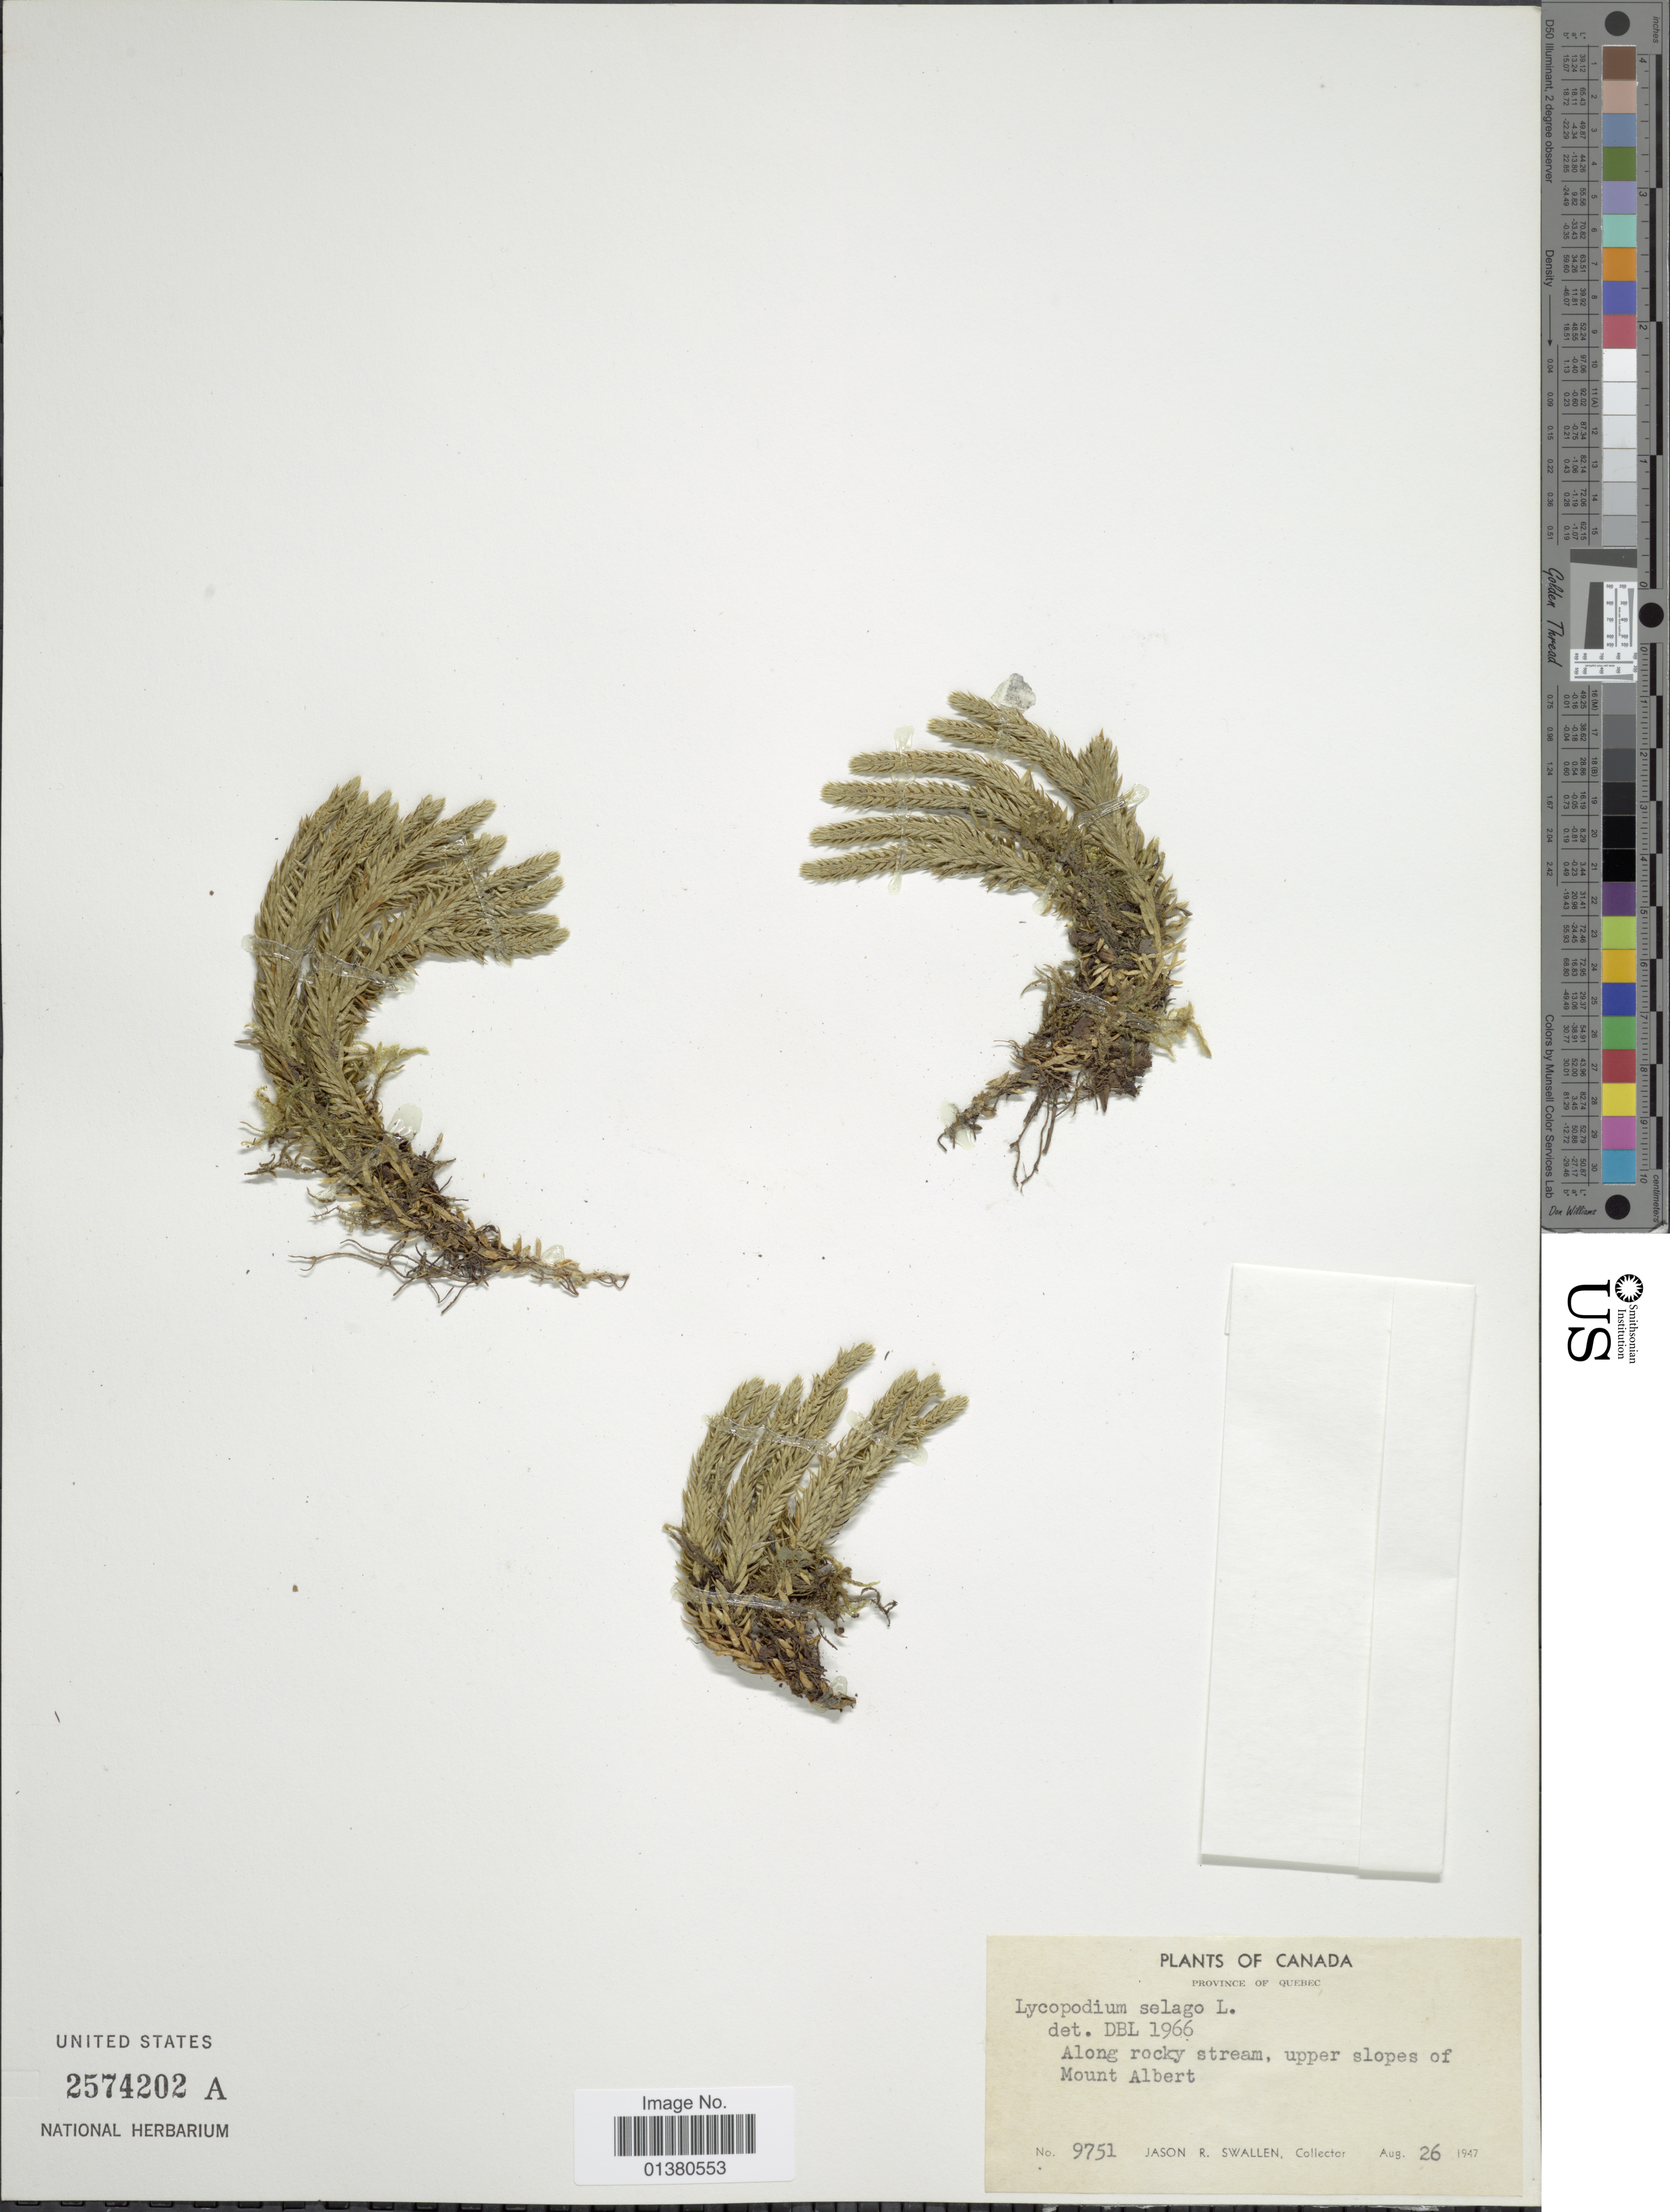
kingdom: Plantae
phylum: Tracheophyta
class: Lycopodiopsida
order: Lycopodiales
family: Lycopodiaceae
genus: Huperzia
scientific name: Huperzia selago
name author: (L.) Bernh. ex Schrank & Mart.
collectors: J. R. Swallen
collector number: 9751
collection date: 1947-08-26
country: Canada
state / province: Quebec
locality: Province of Quebec, Along rocky stream, upper slopes of Mount Albert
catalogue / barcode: US 2574202A